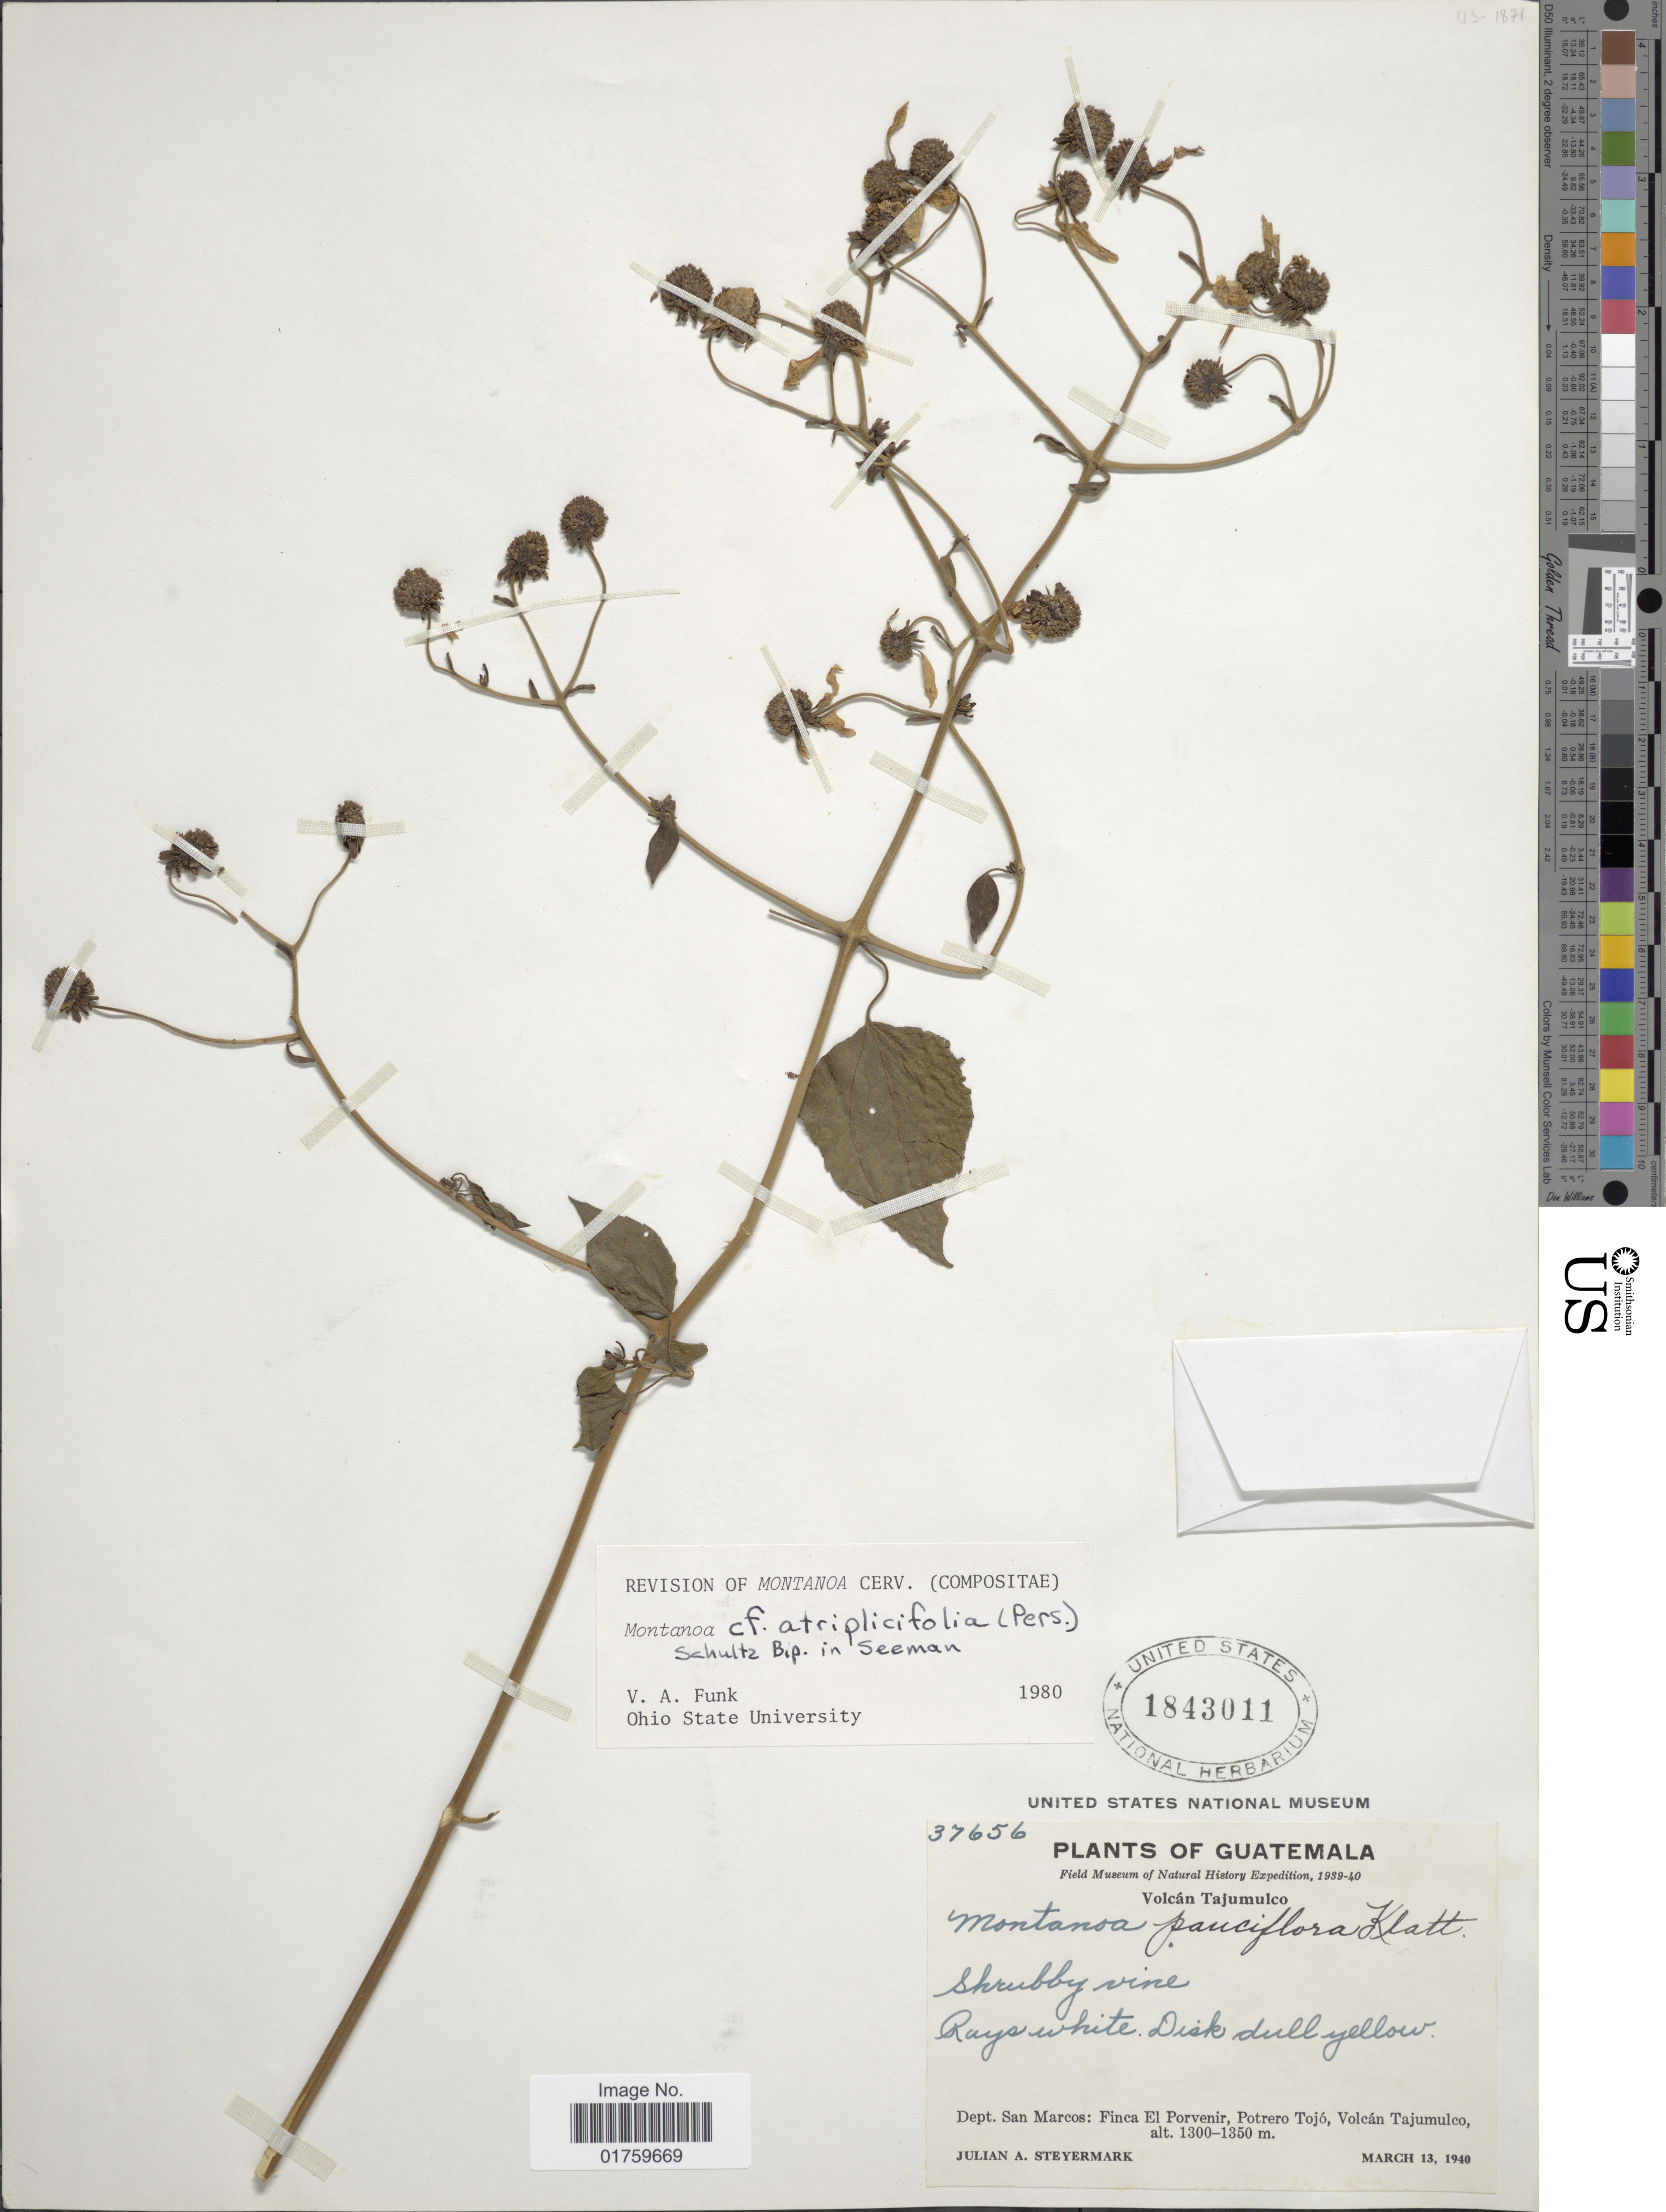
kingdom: Plantae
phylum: Tracheophyta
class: Magnoliopsida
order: Asterales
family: Asteraceae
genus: Montanoa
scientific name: Montanoa atriplicifolia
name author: (Pers.) Sch. Bip.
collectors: J. Steyermark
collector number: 37656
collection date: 1940-03-13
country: Guatemala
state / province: San Marcos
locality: Finca El Porvenir, Portrero Tojo, Volcan Tajumulco.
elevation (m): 1300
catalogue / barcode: US 1843011